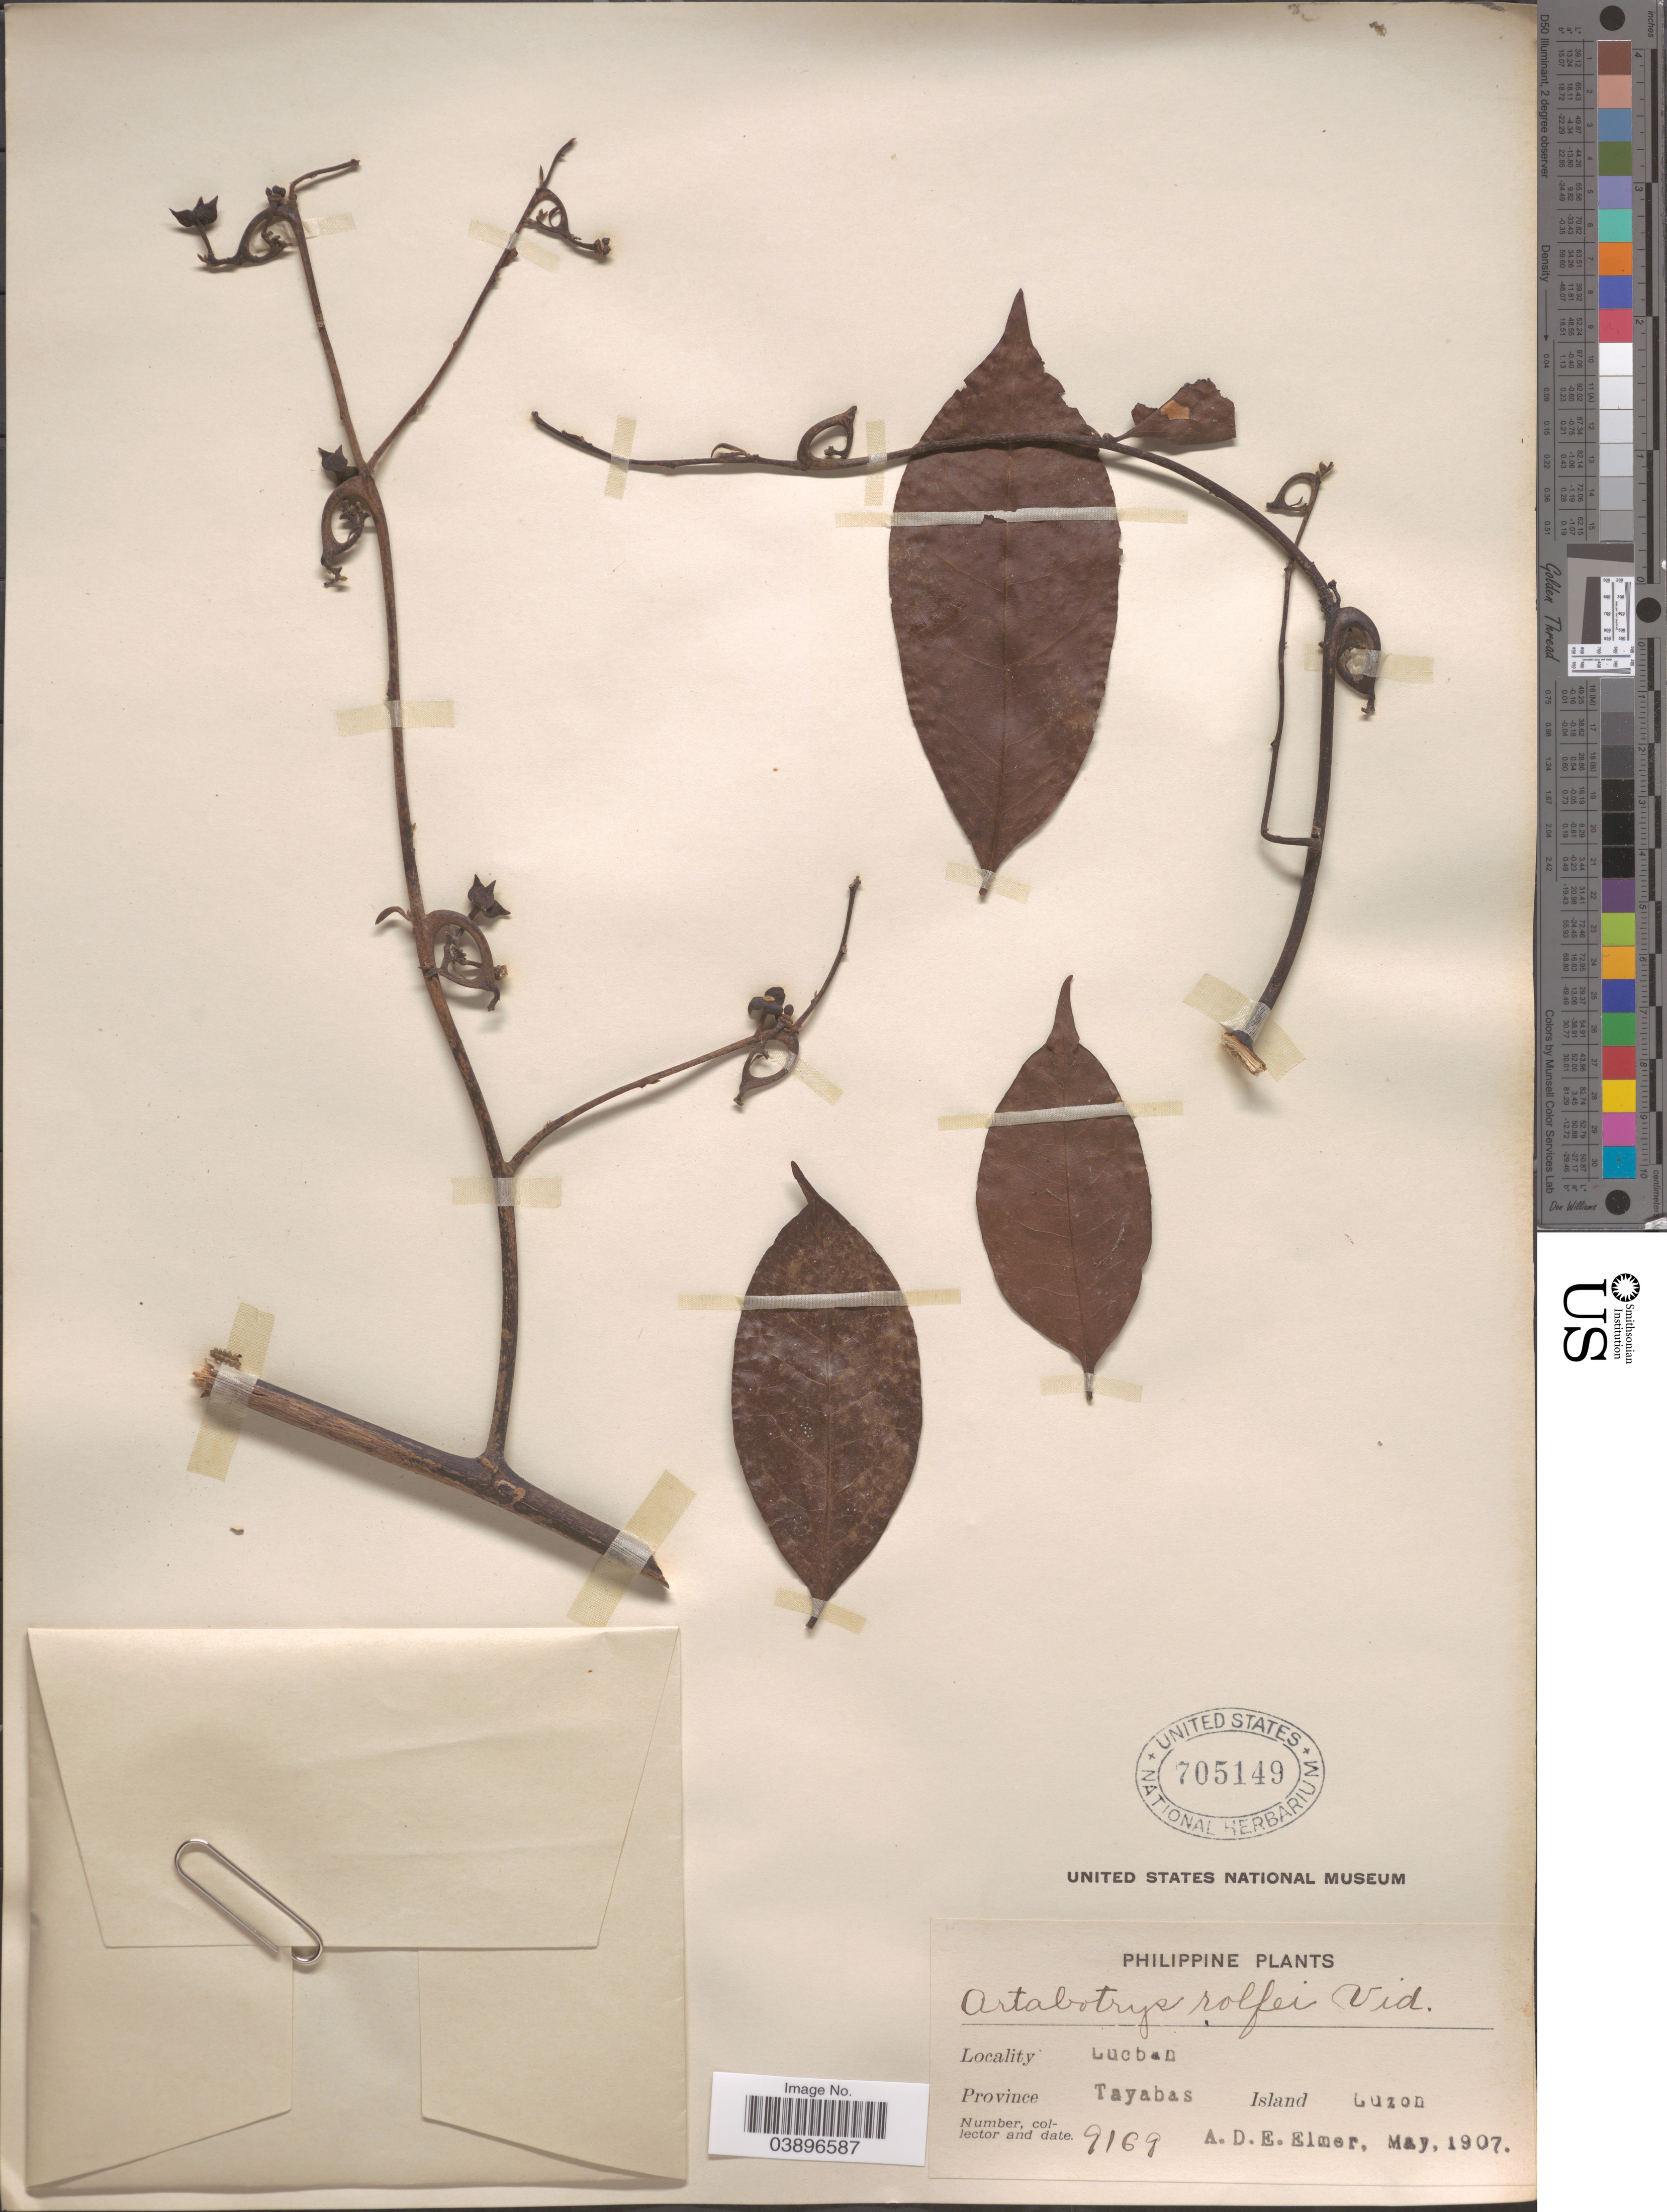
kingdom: Plantae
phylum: Tracheophyta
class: Magnoliopsida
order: Magnoliales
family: Annonaceae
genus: Artabotrys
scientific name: Artabotrys suaveolens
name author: (Blume) Blume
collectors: A. D. E. Elmer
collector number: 9169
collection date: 1907-05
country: Philippines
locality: Lucban, Province Tayabas, Island Luzon.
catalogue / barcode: US 705149